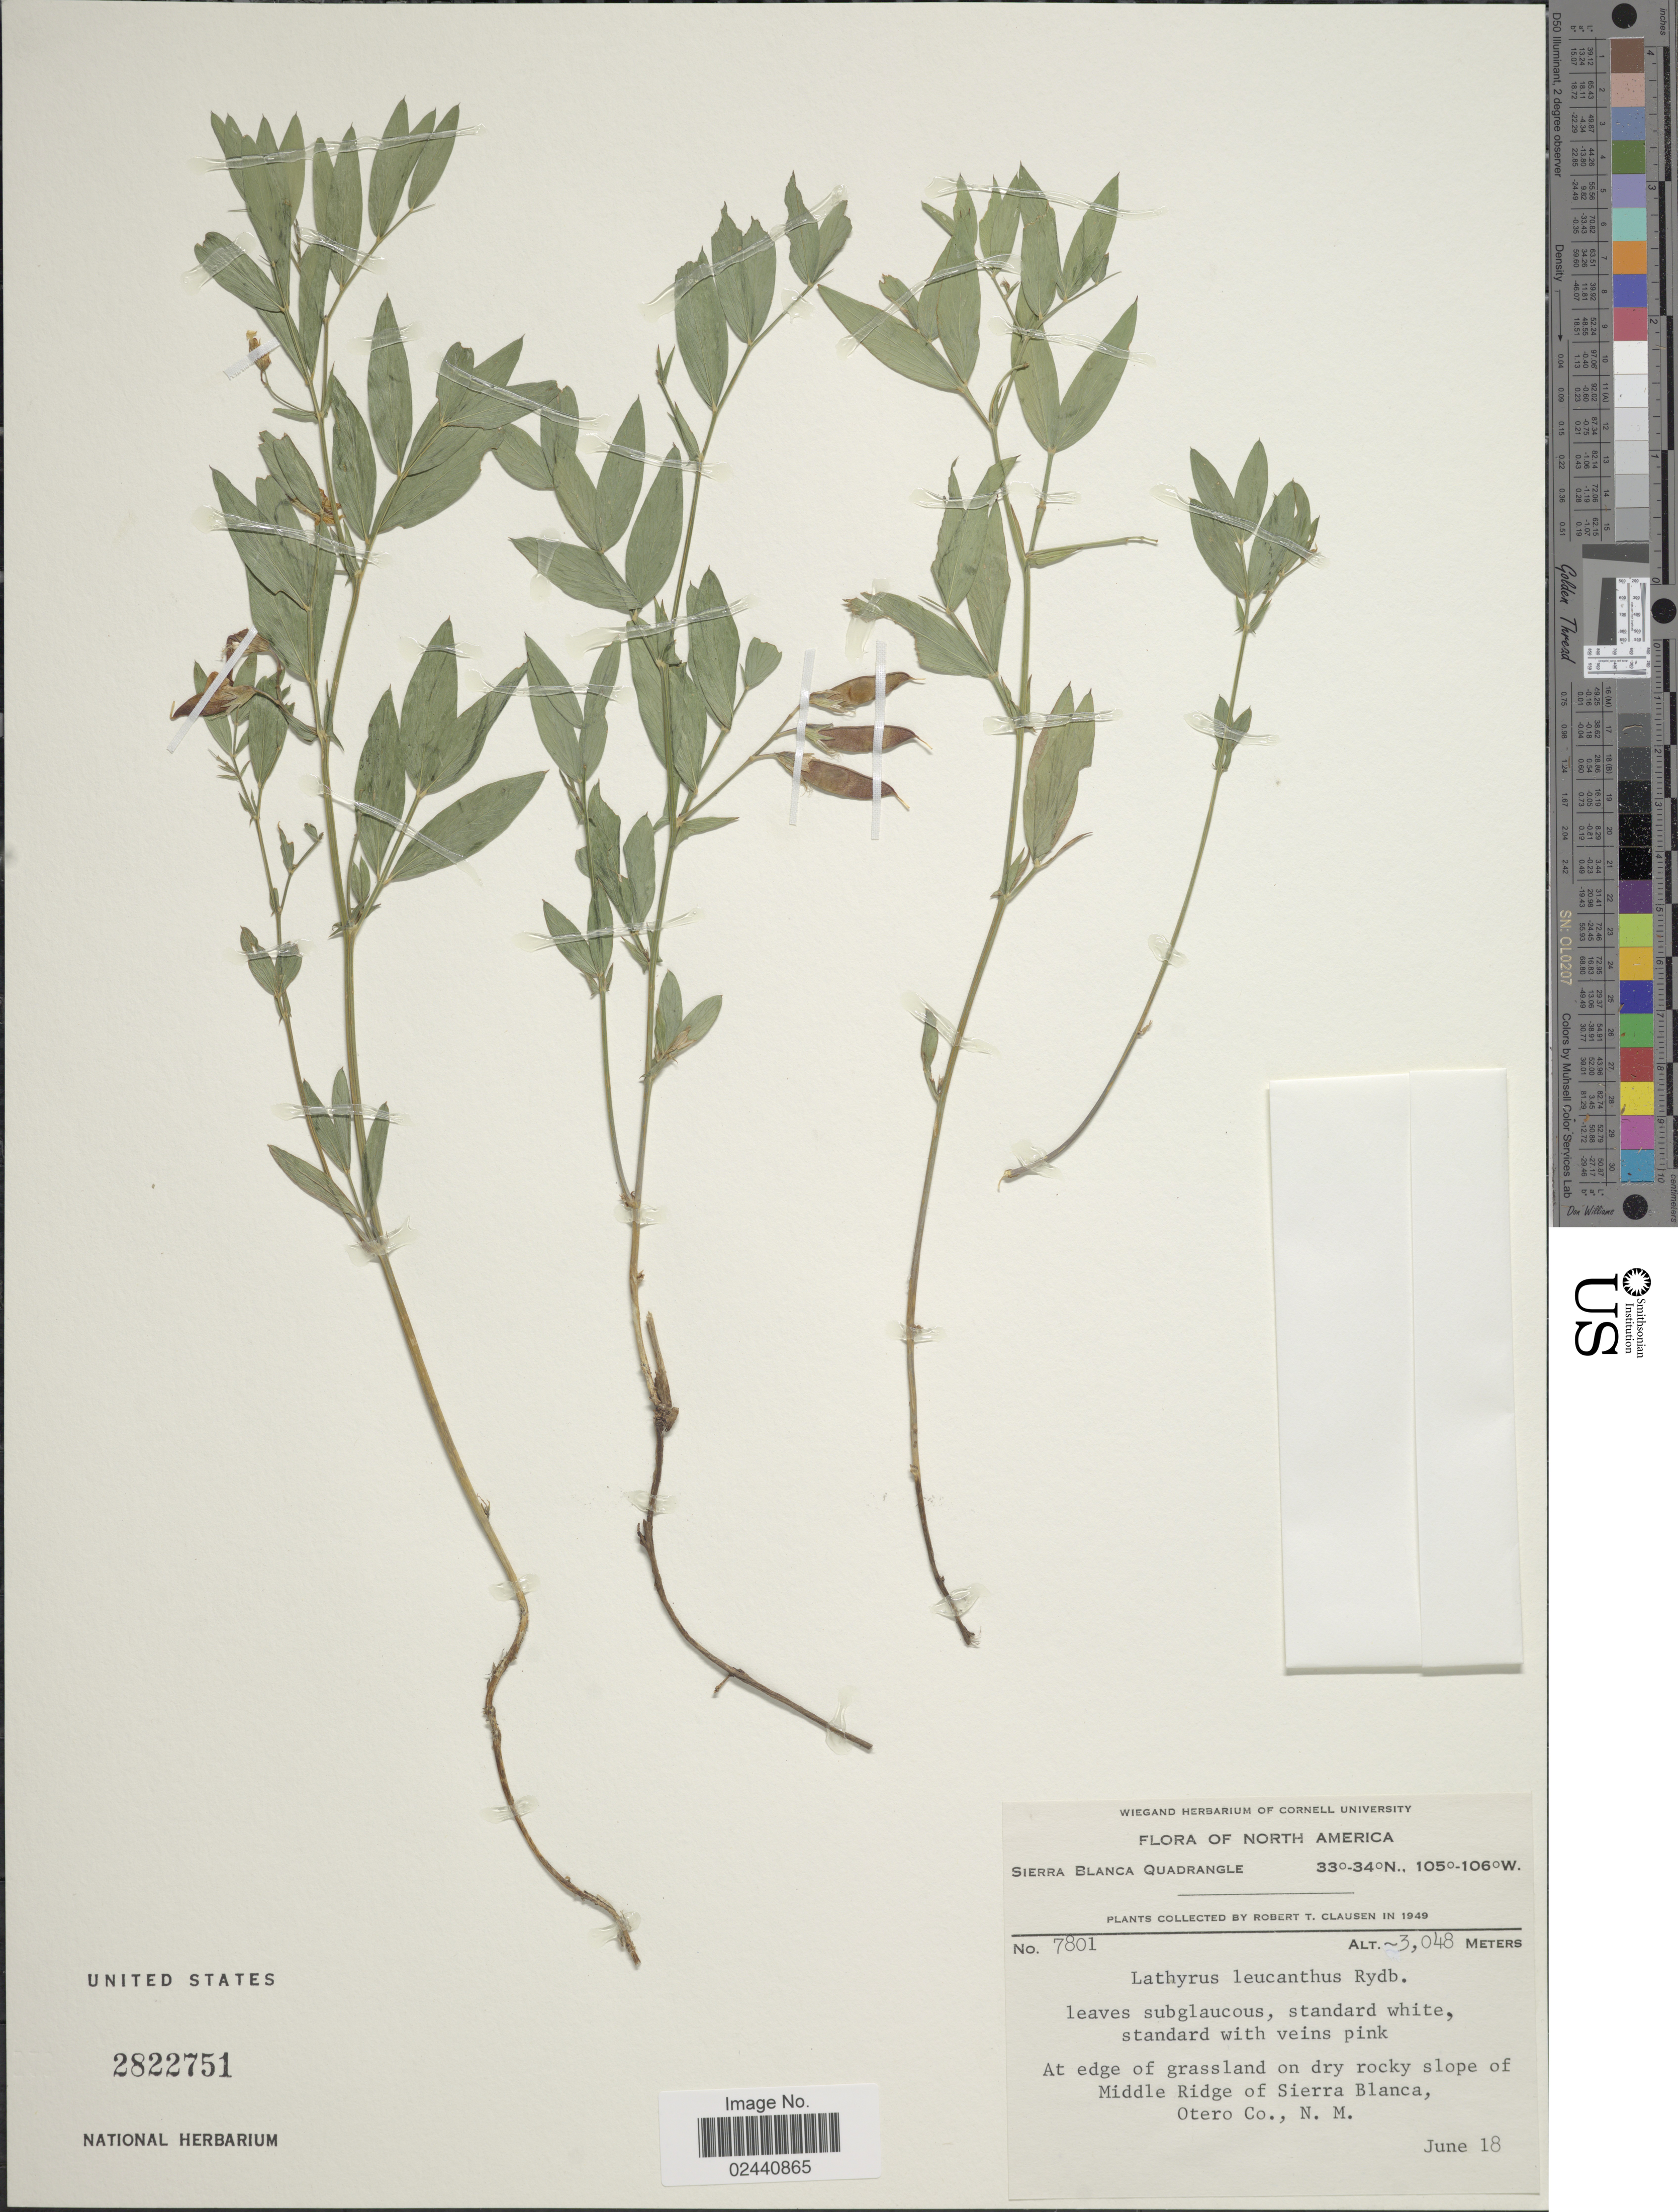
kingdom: Plantae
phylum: Tracheophyta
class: Magnoliopsida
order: Fabales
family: Fabaceae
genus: Lathyrus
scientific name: Lathyrus leucanthus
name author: Rydb.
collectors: R. T. Clausen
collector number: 7801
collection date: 1949-06-18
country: United States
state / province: New Mexico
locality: Sierra Blanca Quadrangle, At edge of grassland on dry rocky slope of Middle Ridge of Sierra Blanca, Otero Co., N.M.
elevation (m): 3048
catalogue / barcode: US 2822751